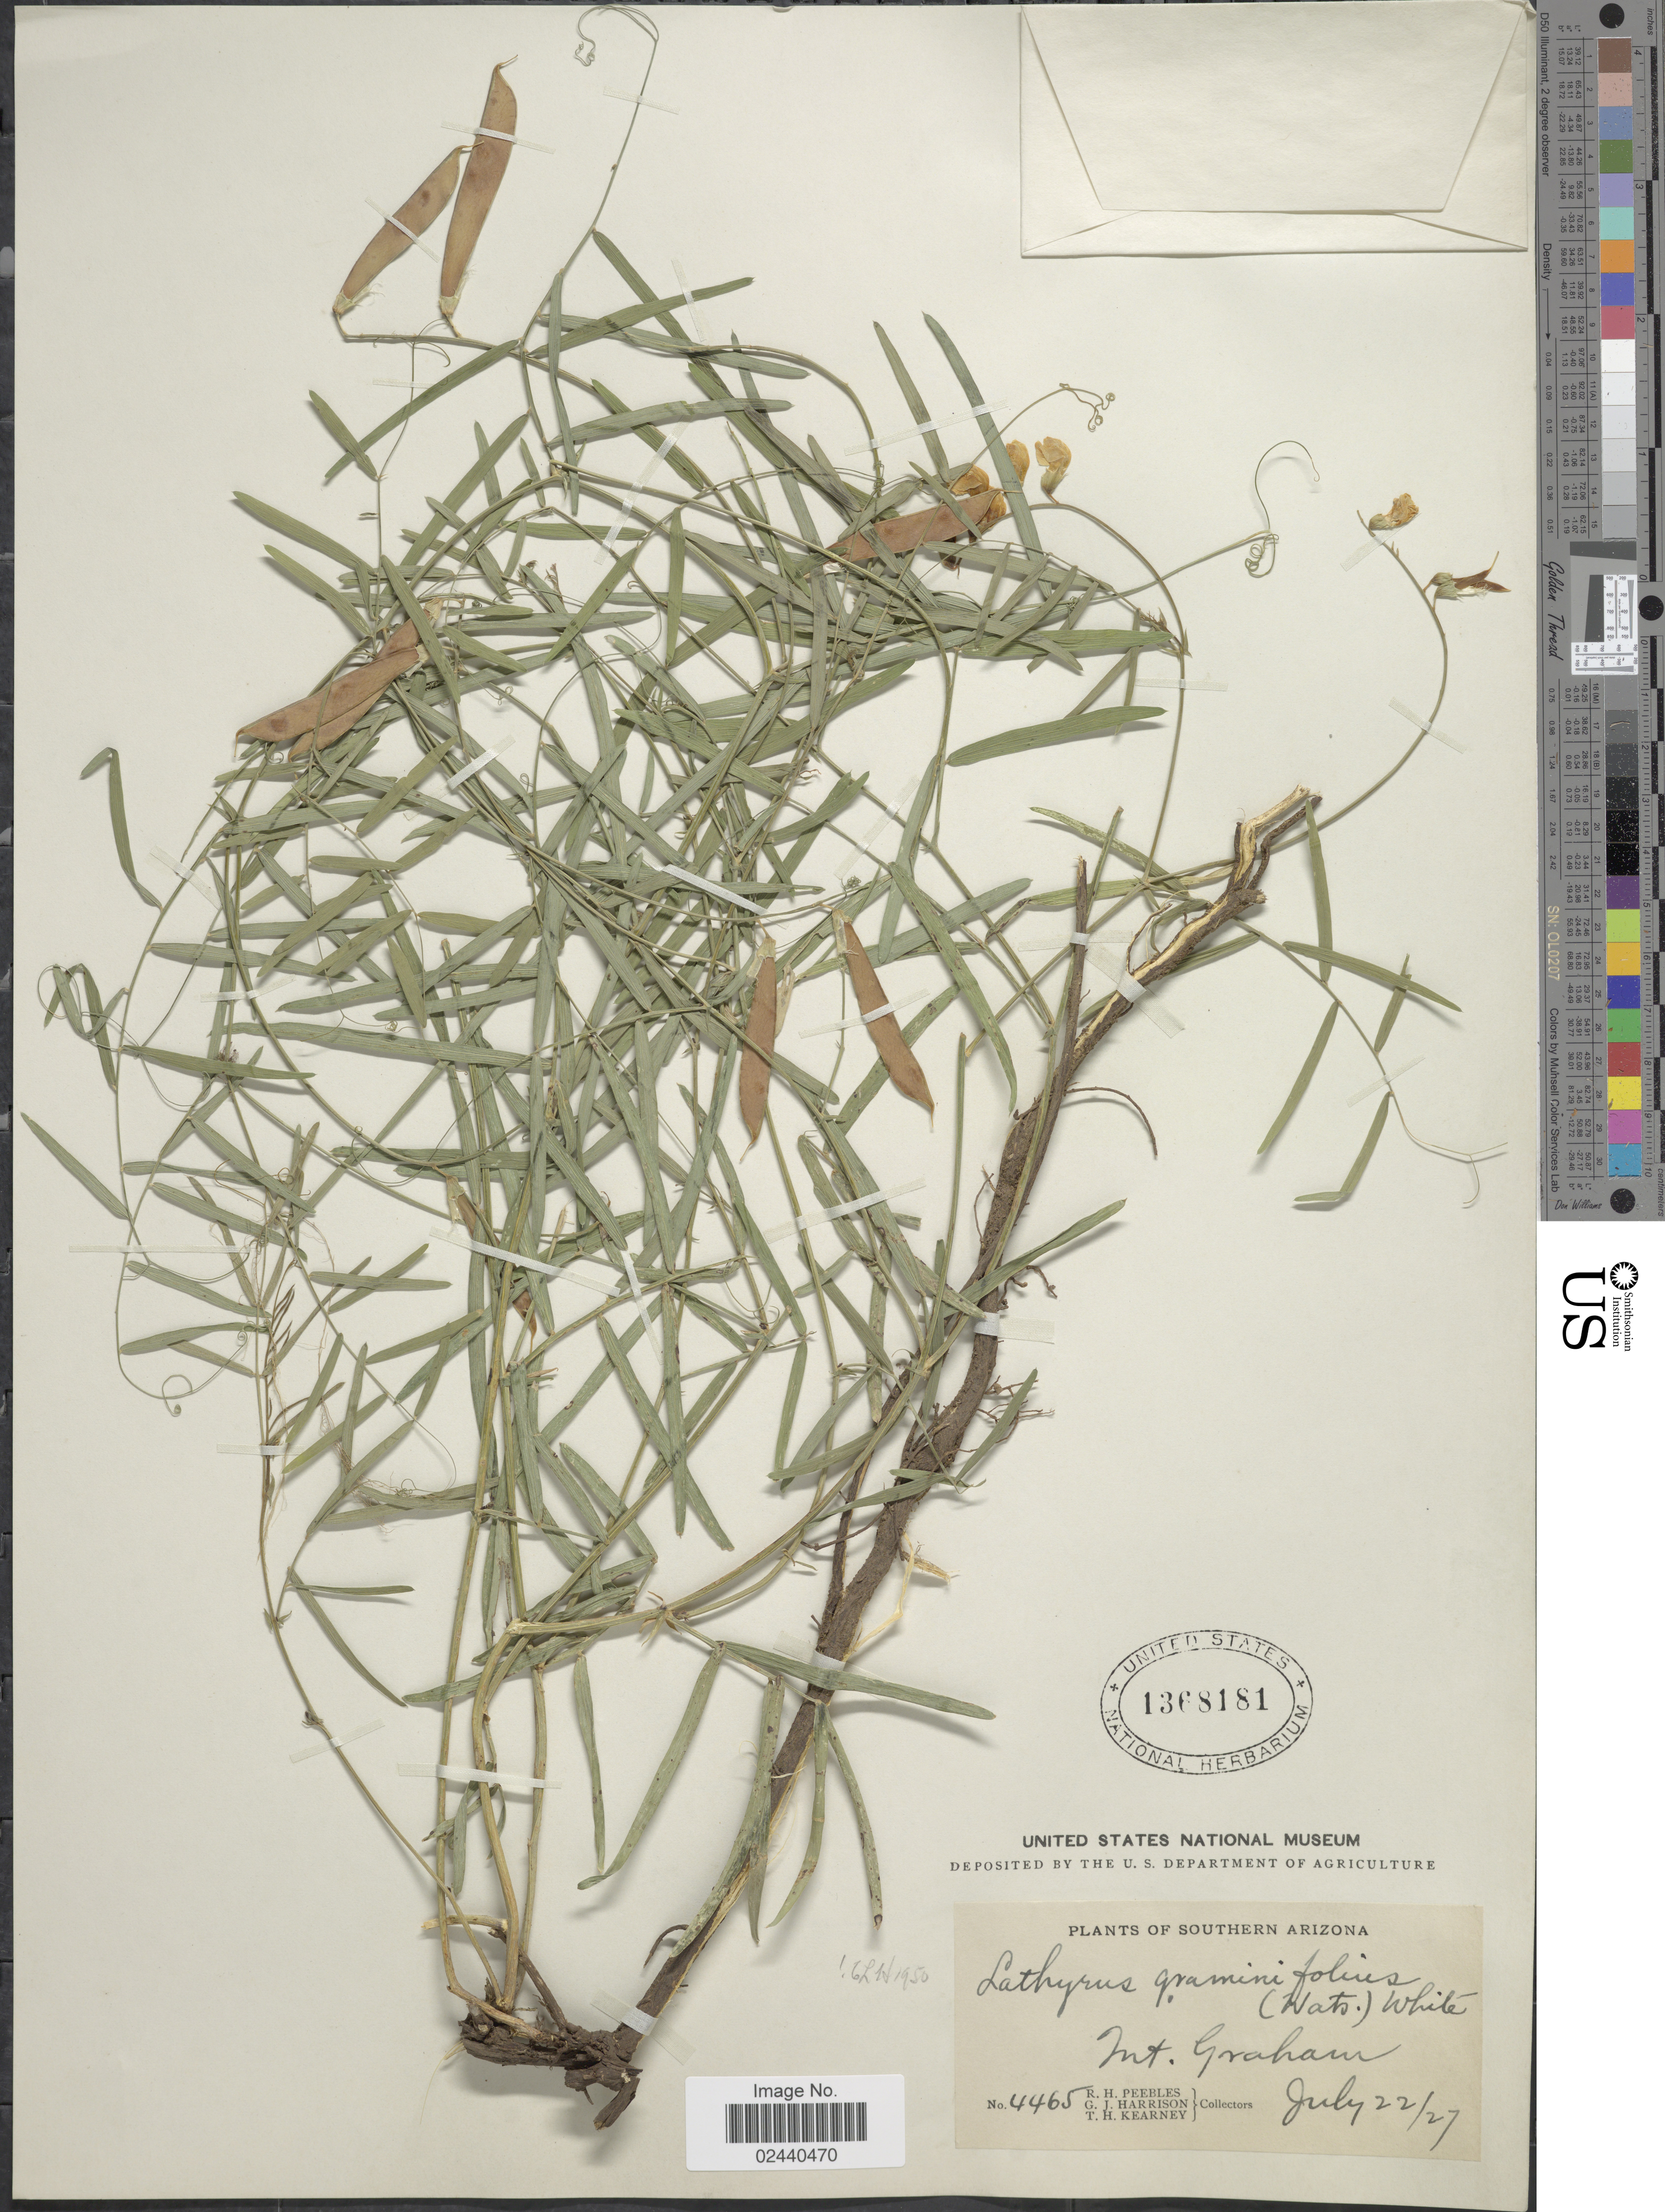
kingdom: Plantae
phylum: Tracheophyta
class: Magnoliopsida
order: Fabales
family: Fabaceae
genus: Lathyrus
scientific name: Lathyrus graminifolius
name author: (S. Watson) T.G. White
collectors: R. H. Peebles, G. J. Harrison & T. H. Kearney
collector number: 4465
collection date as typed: Transcribed d/m/y: 22/7/27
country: United States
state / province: Arizona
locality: Southern Arizona. Int. Graham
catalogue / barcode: US 1368181